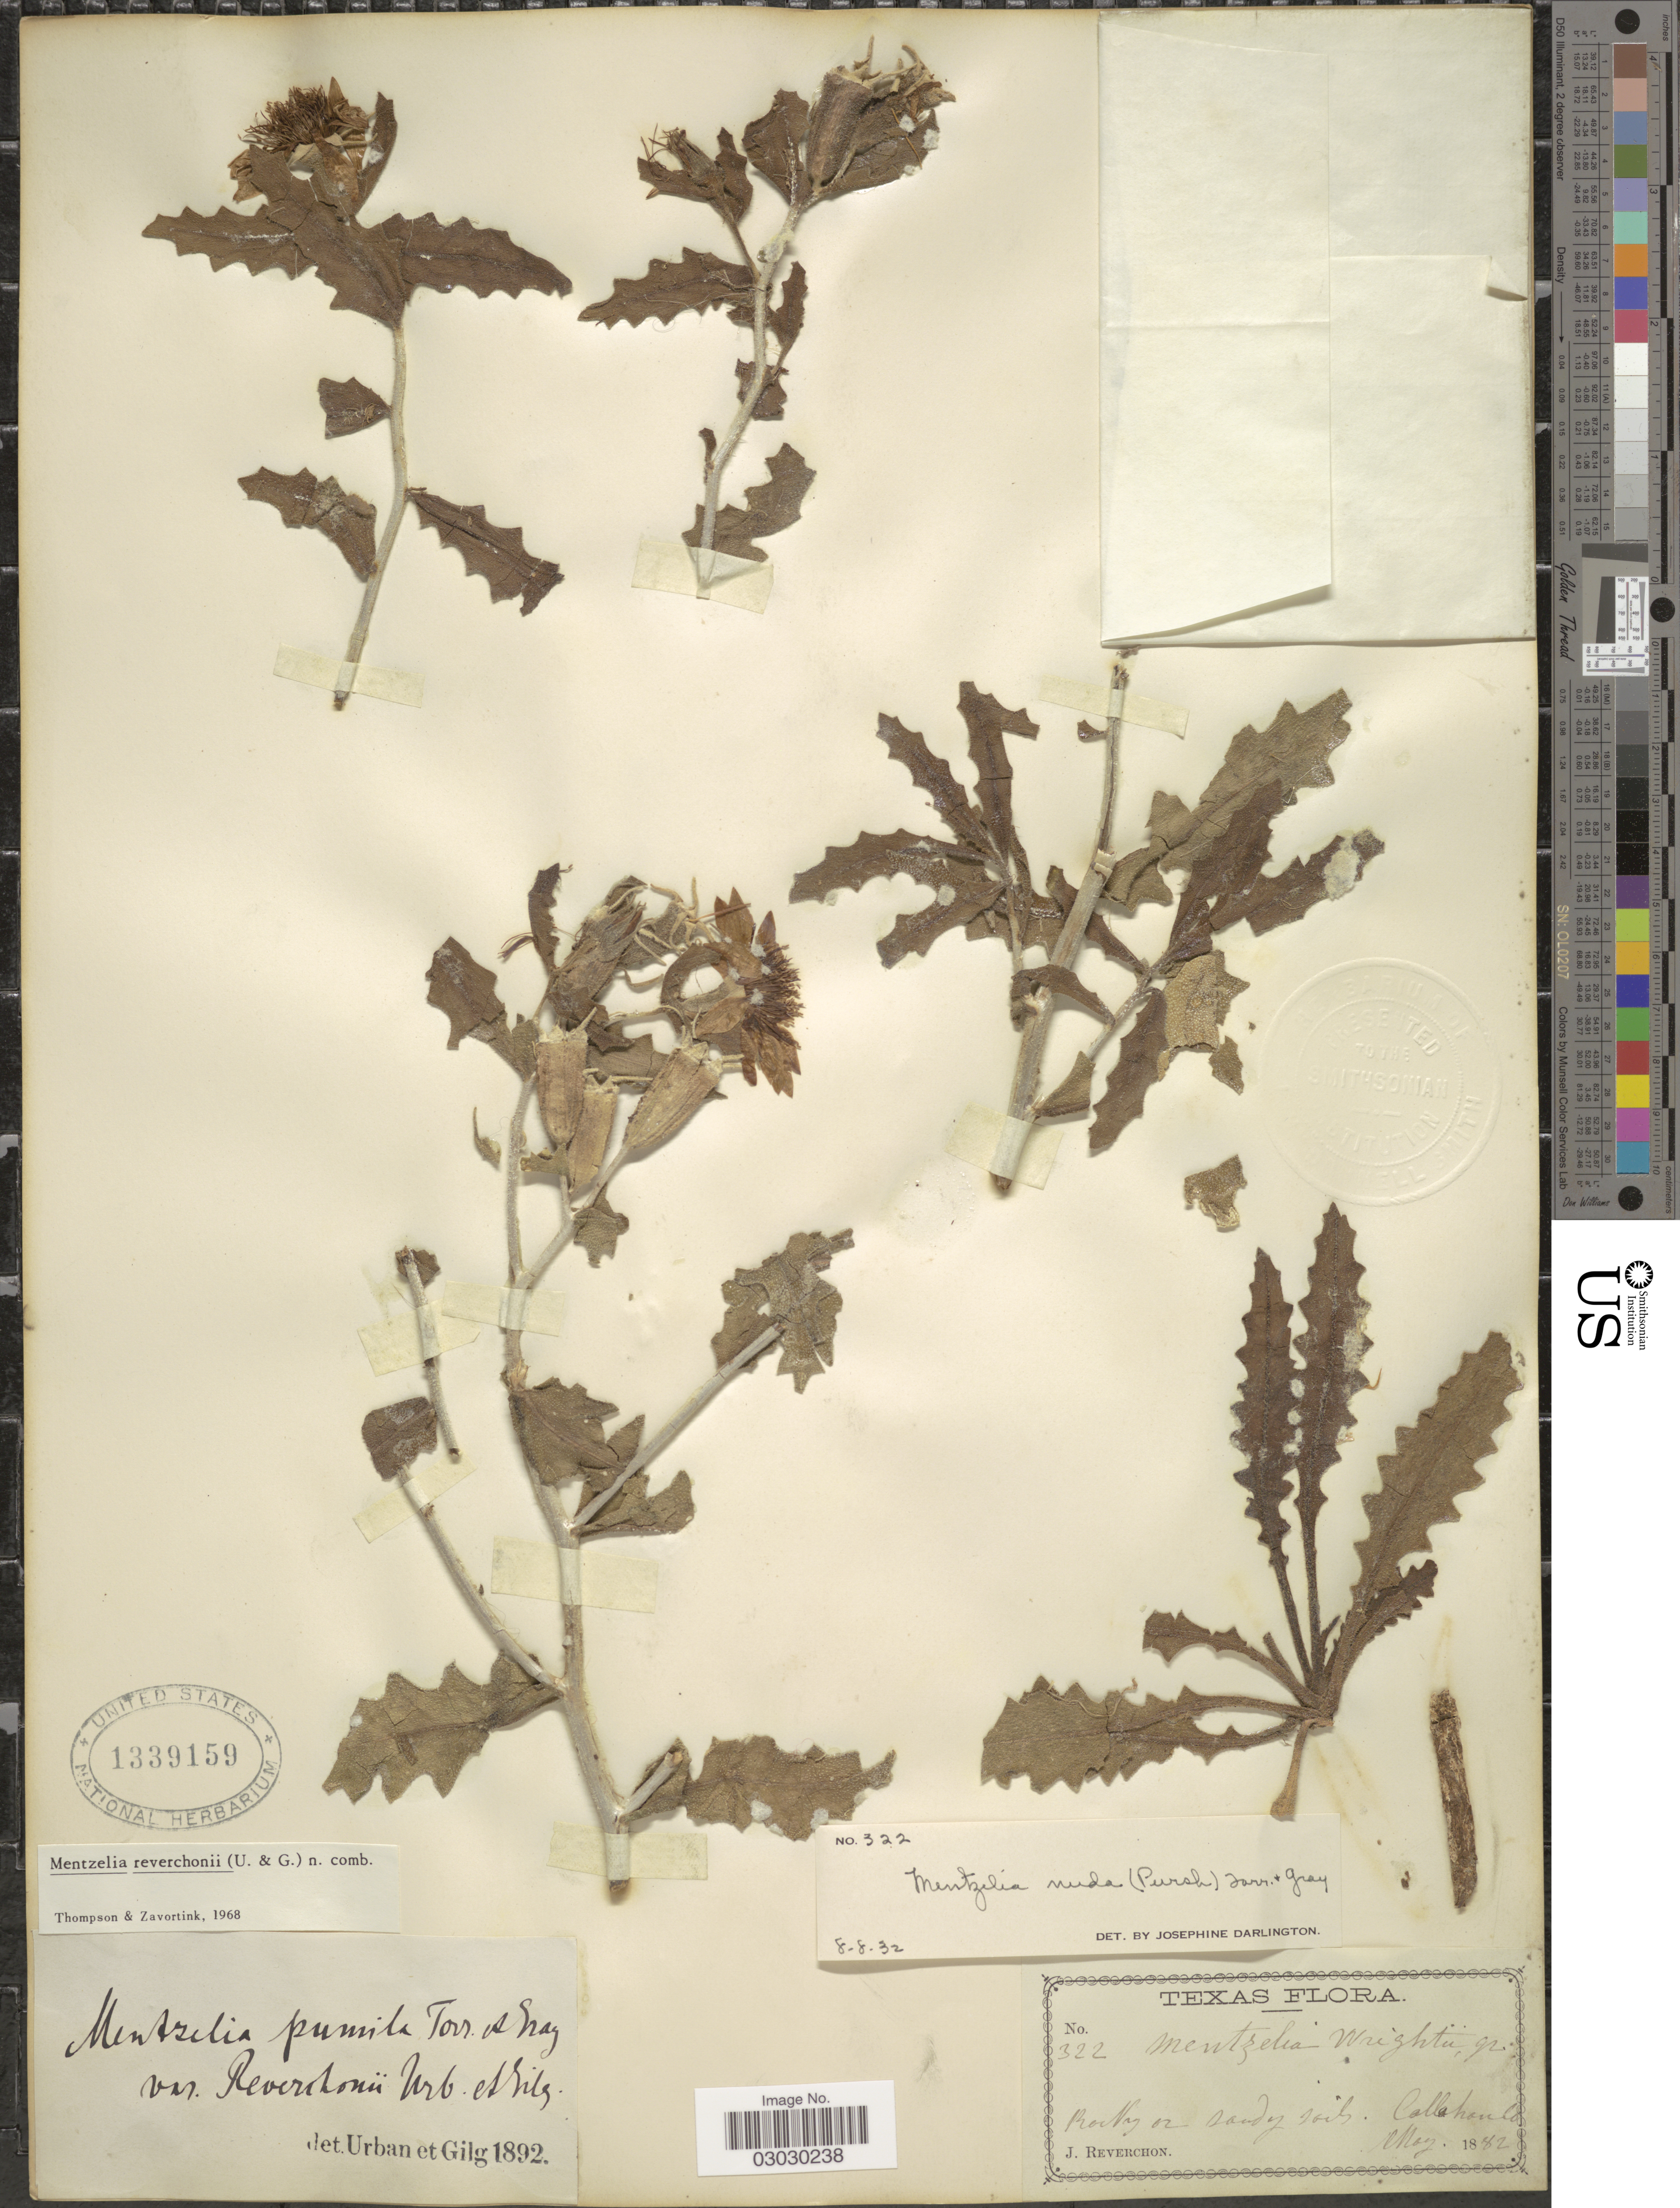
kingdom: Plantae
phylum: Tracheophyta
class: Magnoliopsida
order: Cornales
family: Loasaceae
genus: Mentzelia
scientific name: Mentzelia reverchonii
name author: (Urb.) H.J. Thomps. & Zavort.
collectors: J. Reverchon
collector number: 322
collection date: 1882-05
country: United States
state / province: Texas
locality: Callahan Co.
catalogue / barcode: US 1339159